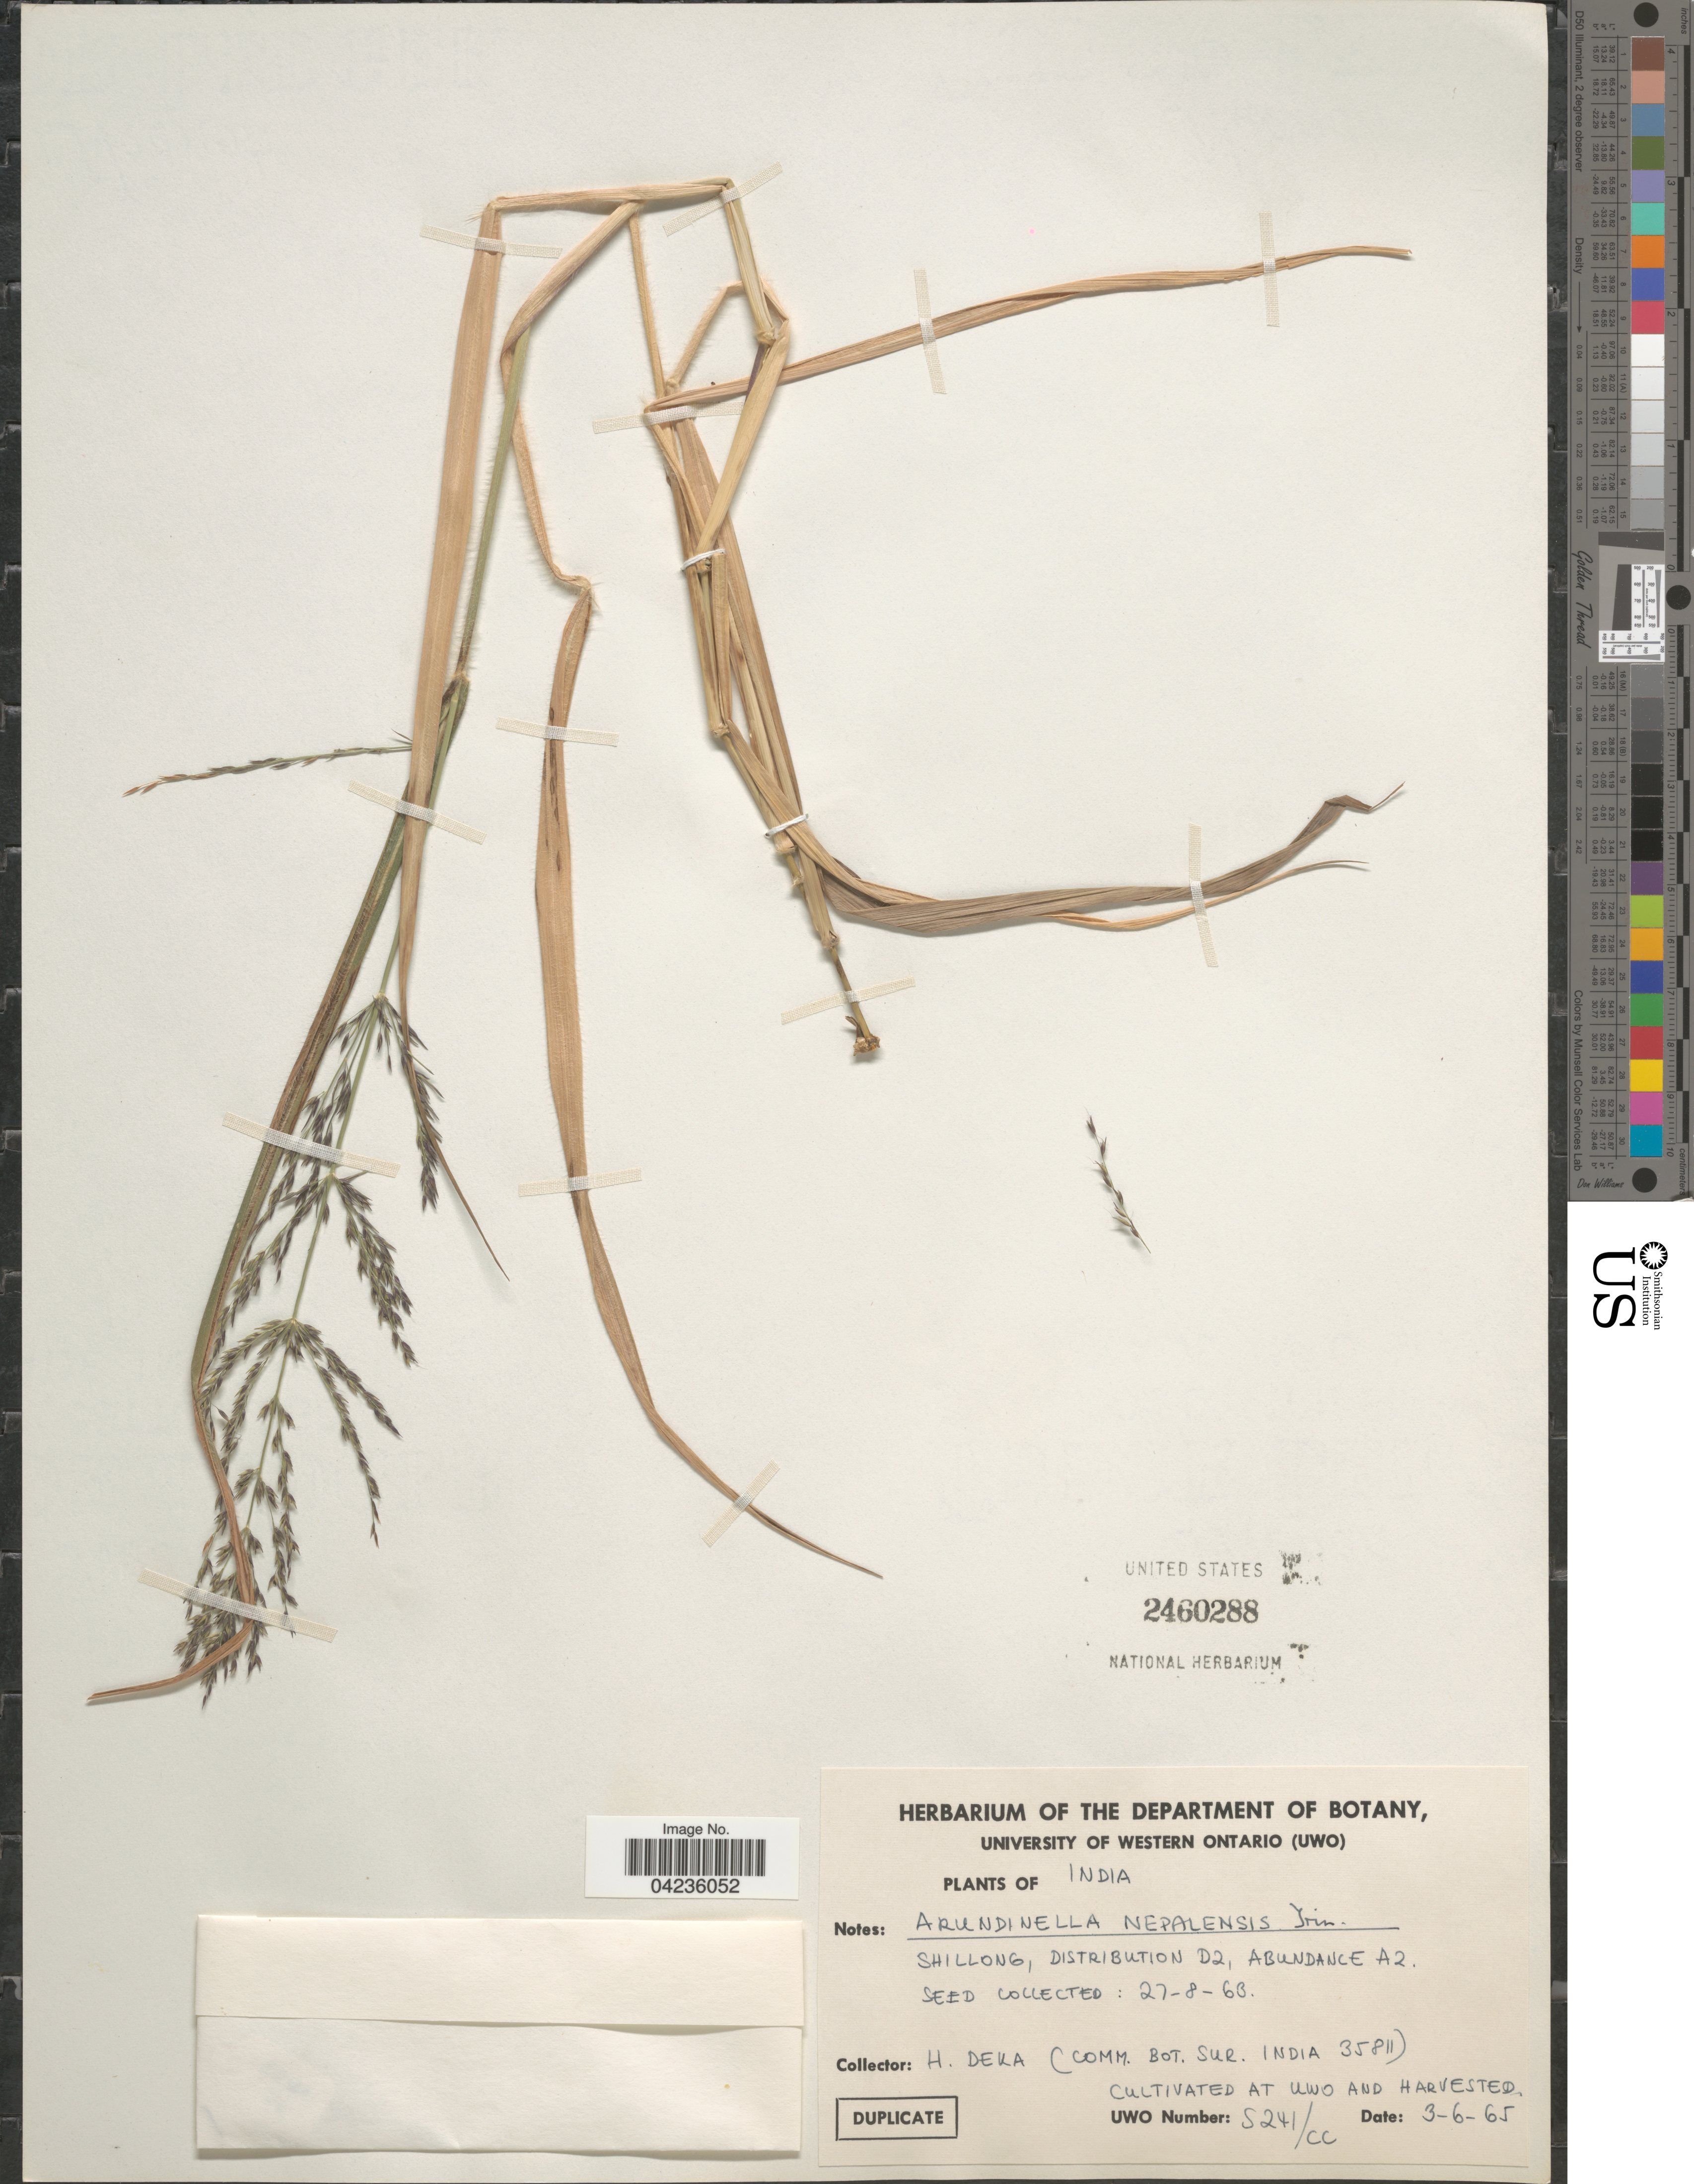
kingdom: Plantae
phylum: Tracheophyta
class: Liliopsida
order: Poales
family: Poaceae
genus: Arundinella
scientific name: Arundinella nepalensis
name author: Trin.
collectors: H. Deka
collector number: S241/CC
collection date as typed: Transcribed d/m/y: 3/6/65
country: Canada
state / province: Ontario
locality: At UWO.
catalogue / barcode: US 2460288